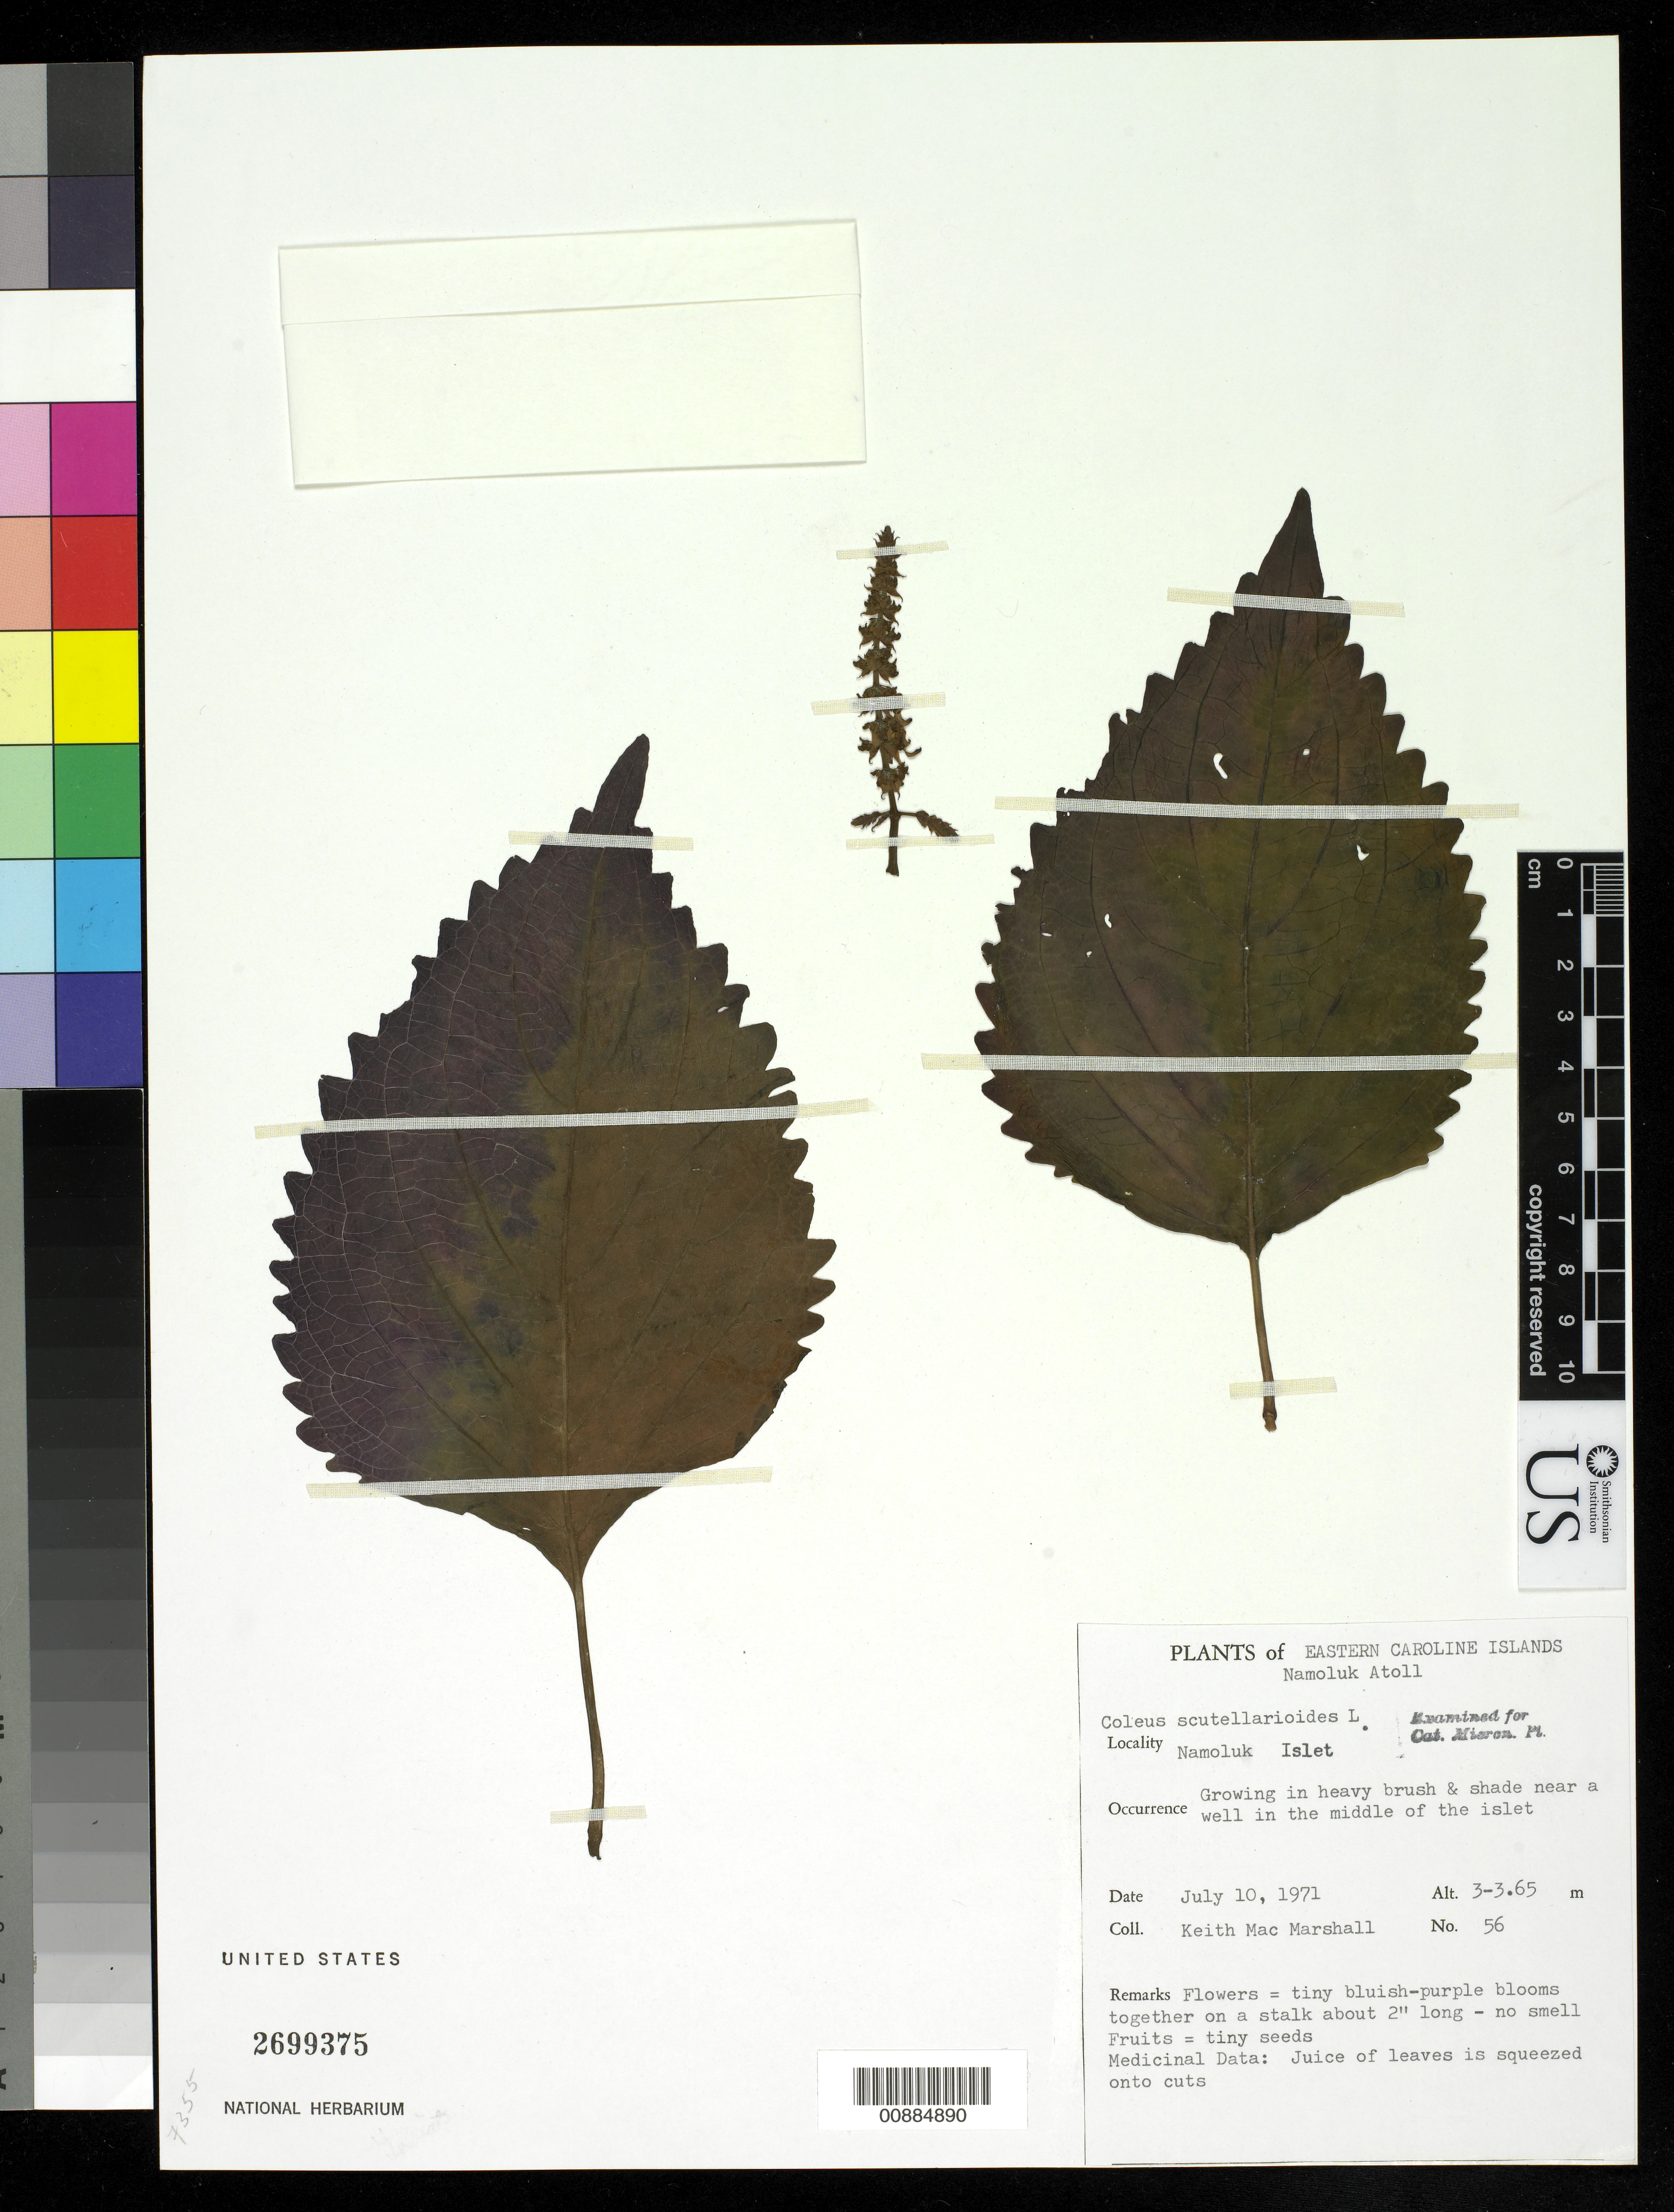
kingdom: Plantae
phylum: Tracheophyta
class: Magnoliopsida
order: Lamiales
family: Lamiaceae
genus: Coleus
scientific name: Coleus scutellarioides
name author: (L.) Benth.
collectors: K. M. Marshall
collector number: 56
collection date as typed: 10 Jul 1971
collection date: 1971-07-10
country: Micronesia, Federated States of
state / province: Truk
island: Namokuk [Namoluk] Atoll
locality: Namokuk Islet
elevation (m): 3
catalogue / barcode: US 2699375